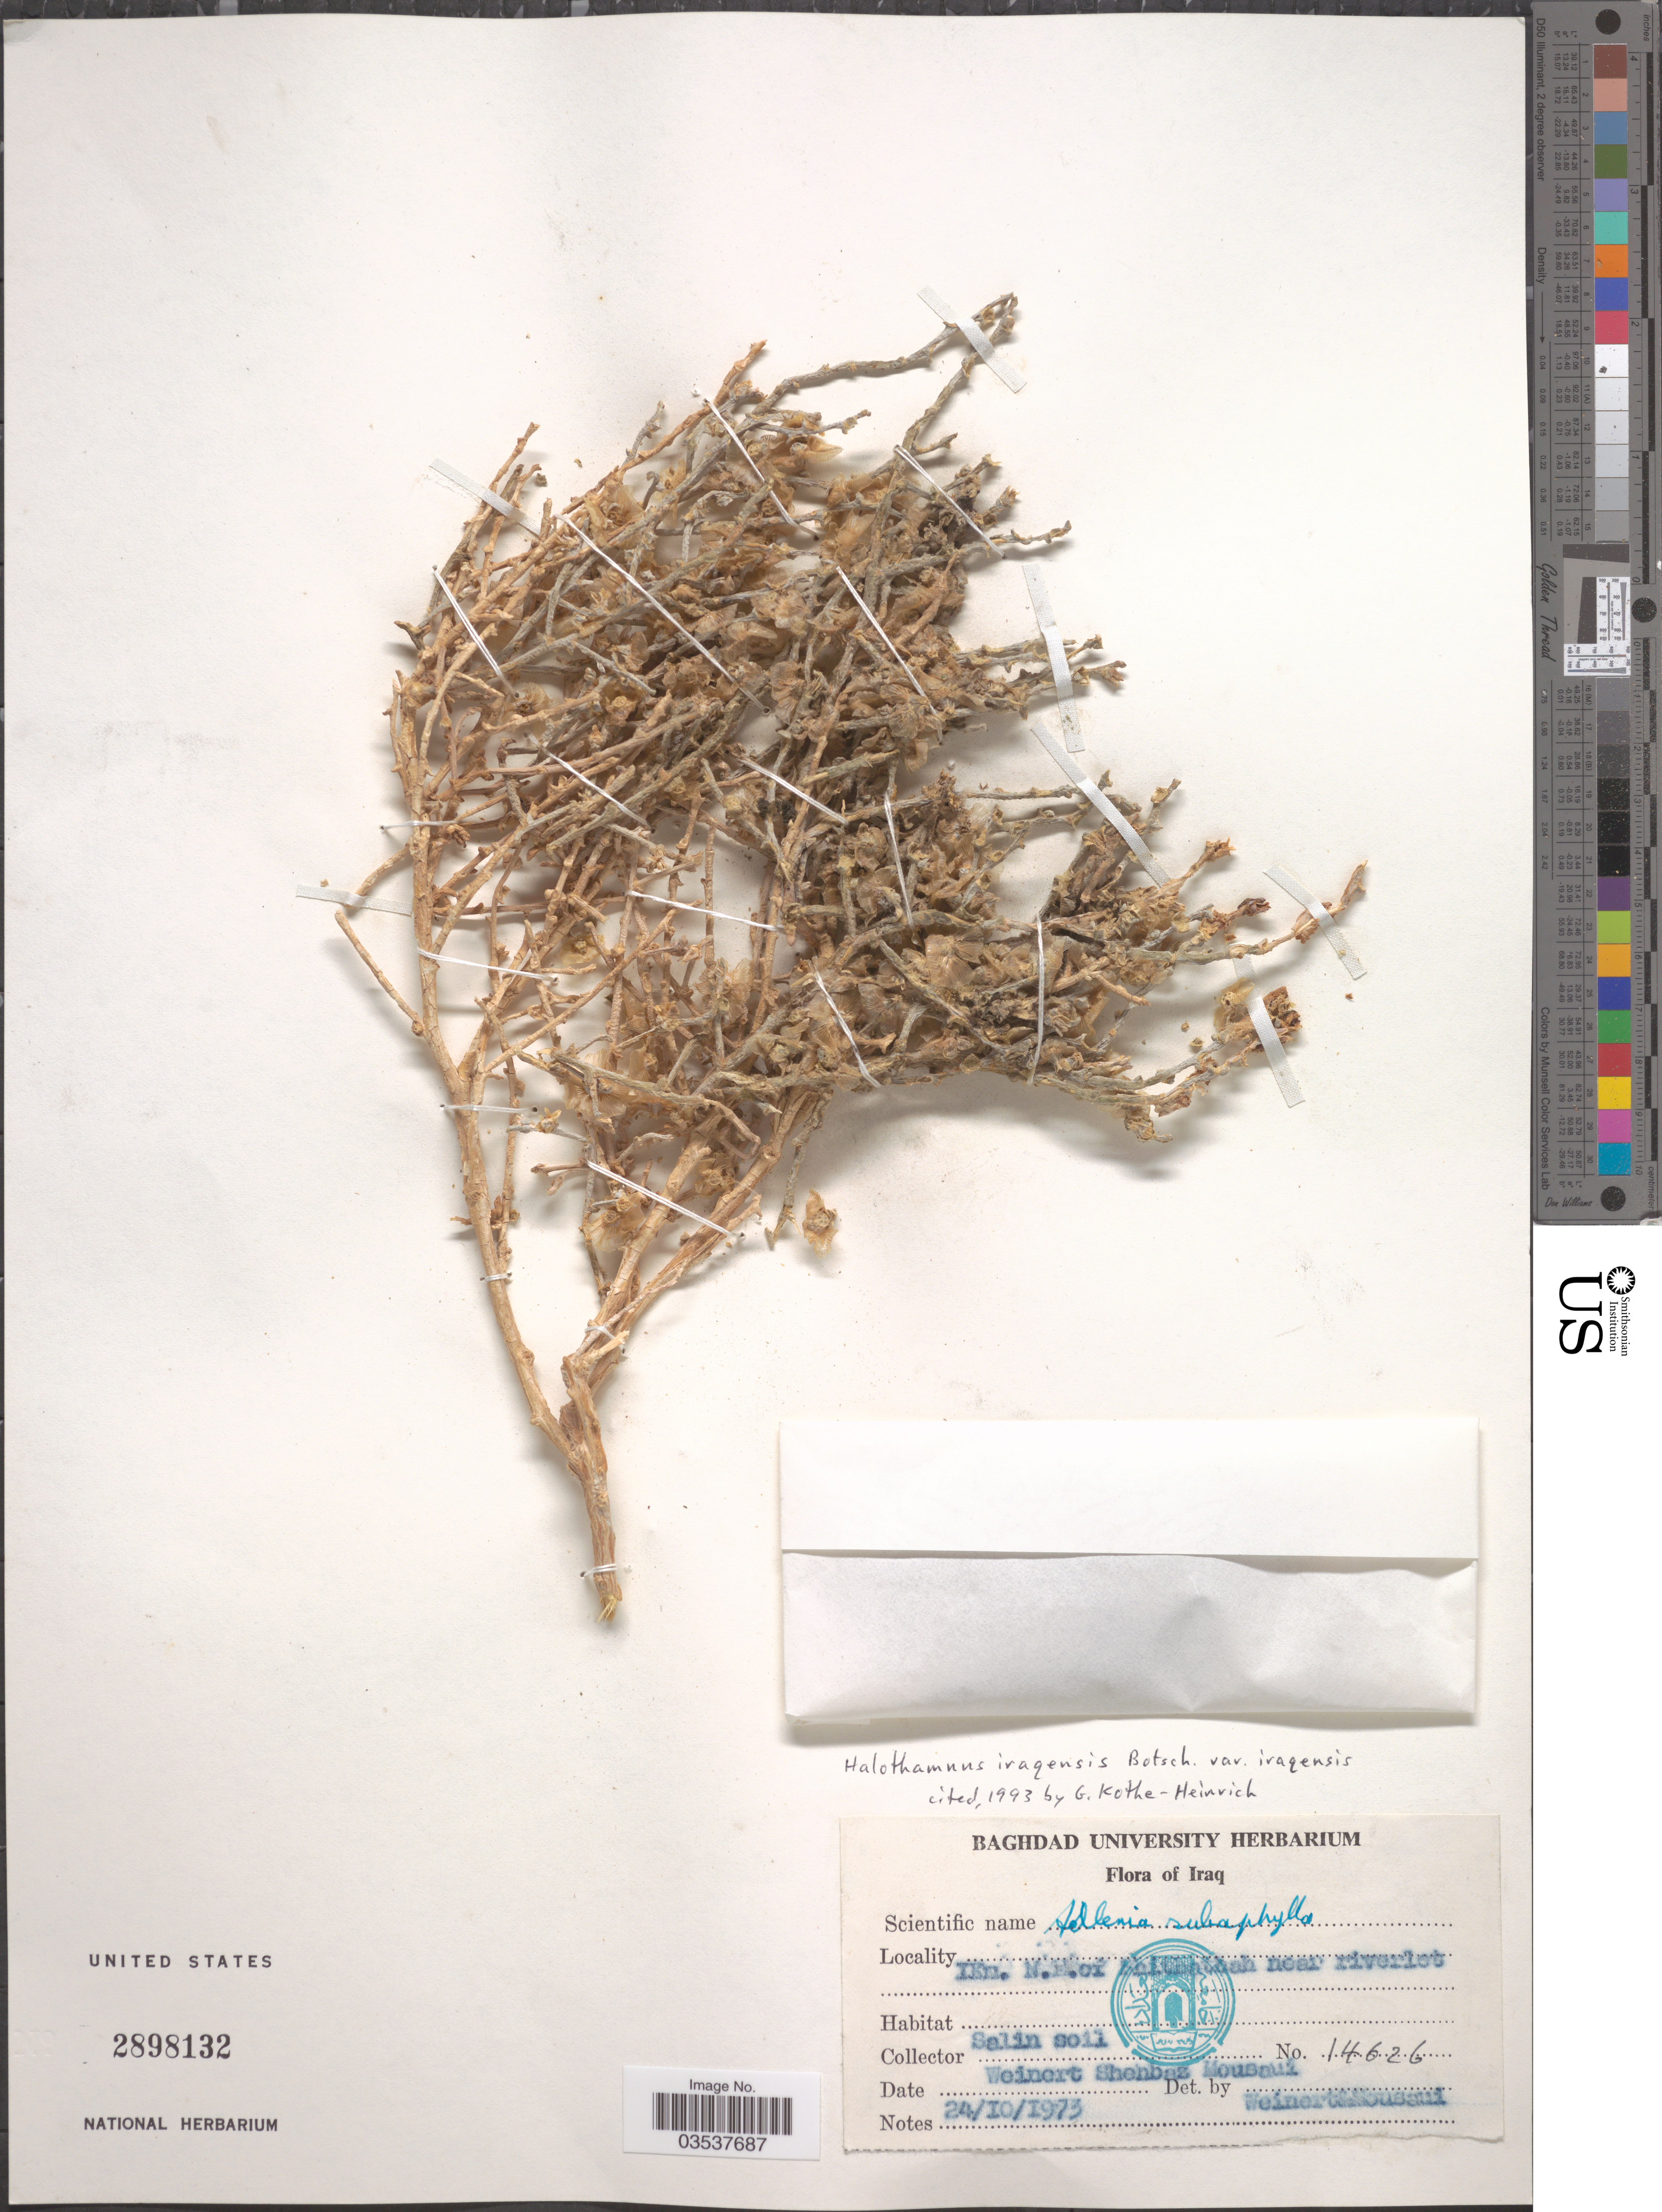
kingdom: Plantae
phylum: Tracheophyta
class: Magnoliopsida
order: Caryophyllales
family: Amaranthaceae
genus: Halothamnus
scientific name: Halothamnus iraqensis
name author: Botsch.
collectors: Weinert, --, Shehbaz & Mousaui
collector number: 14626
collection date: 1973-10-24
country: Iraq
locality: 1Km. N.E. of Khithathah near riverlet.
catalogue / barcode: US 2898132